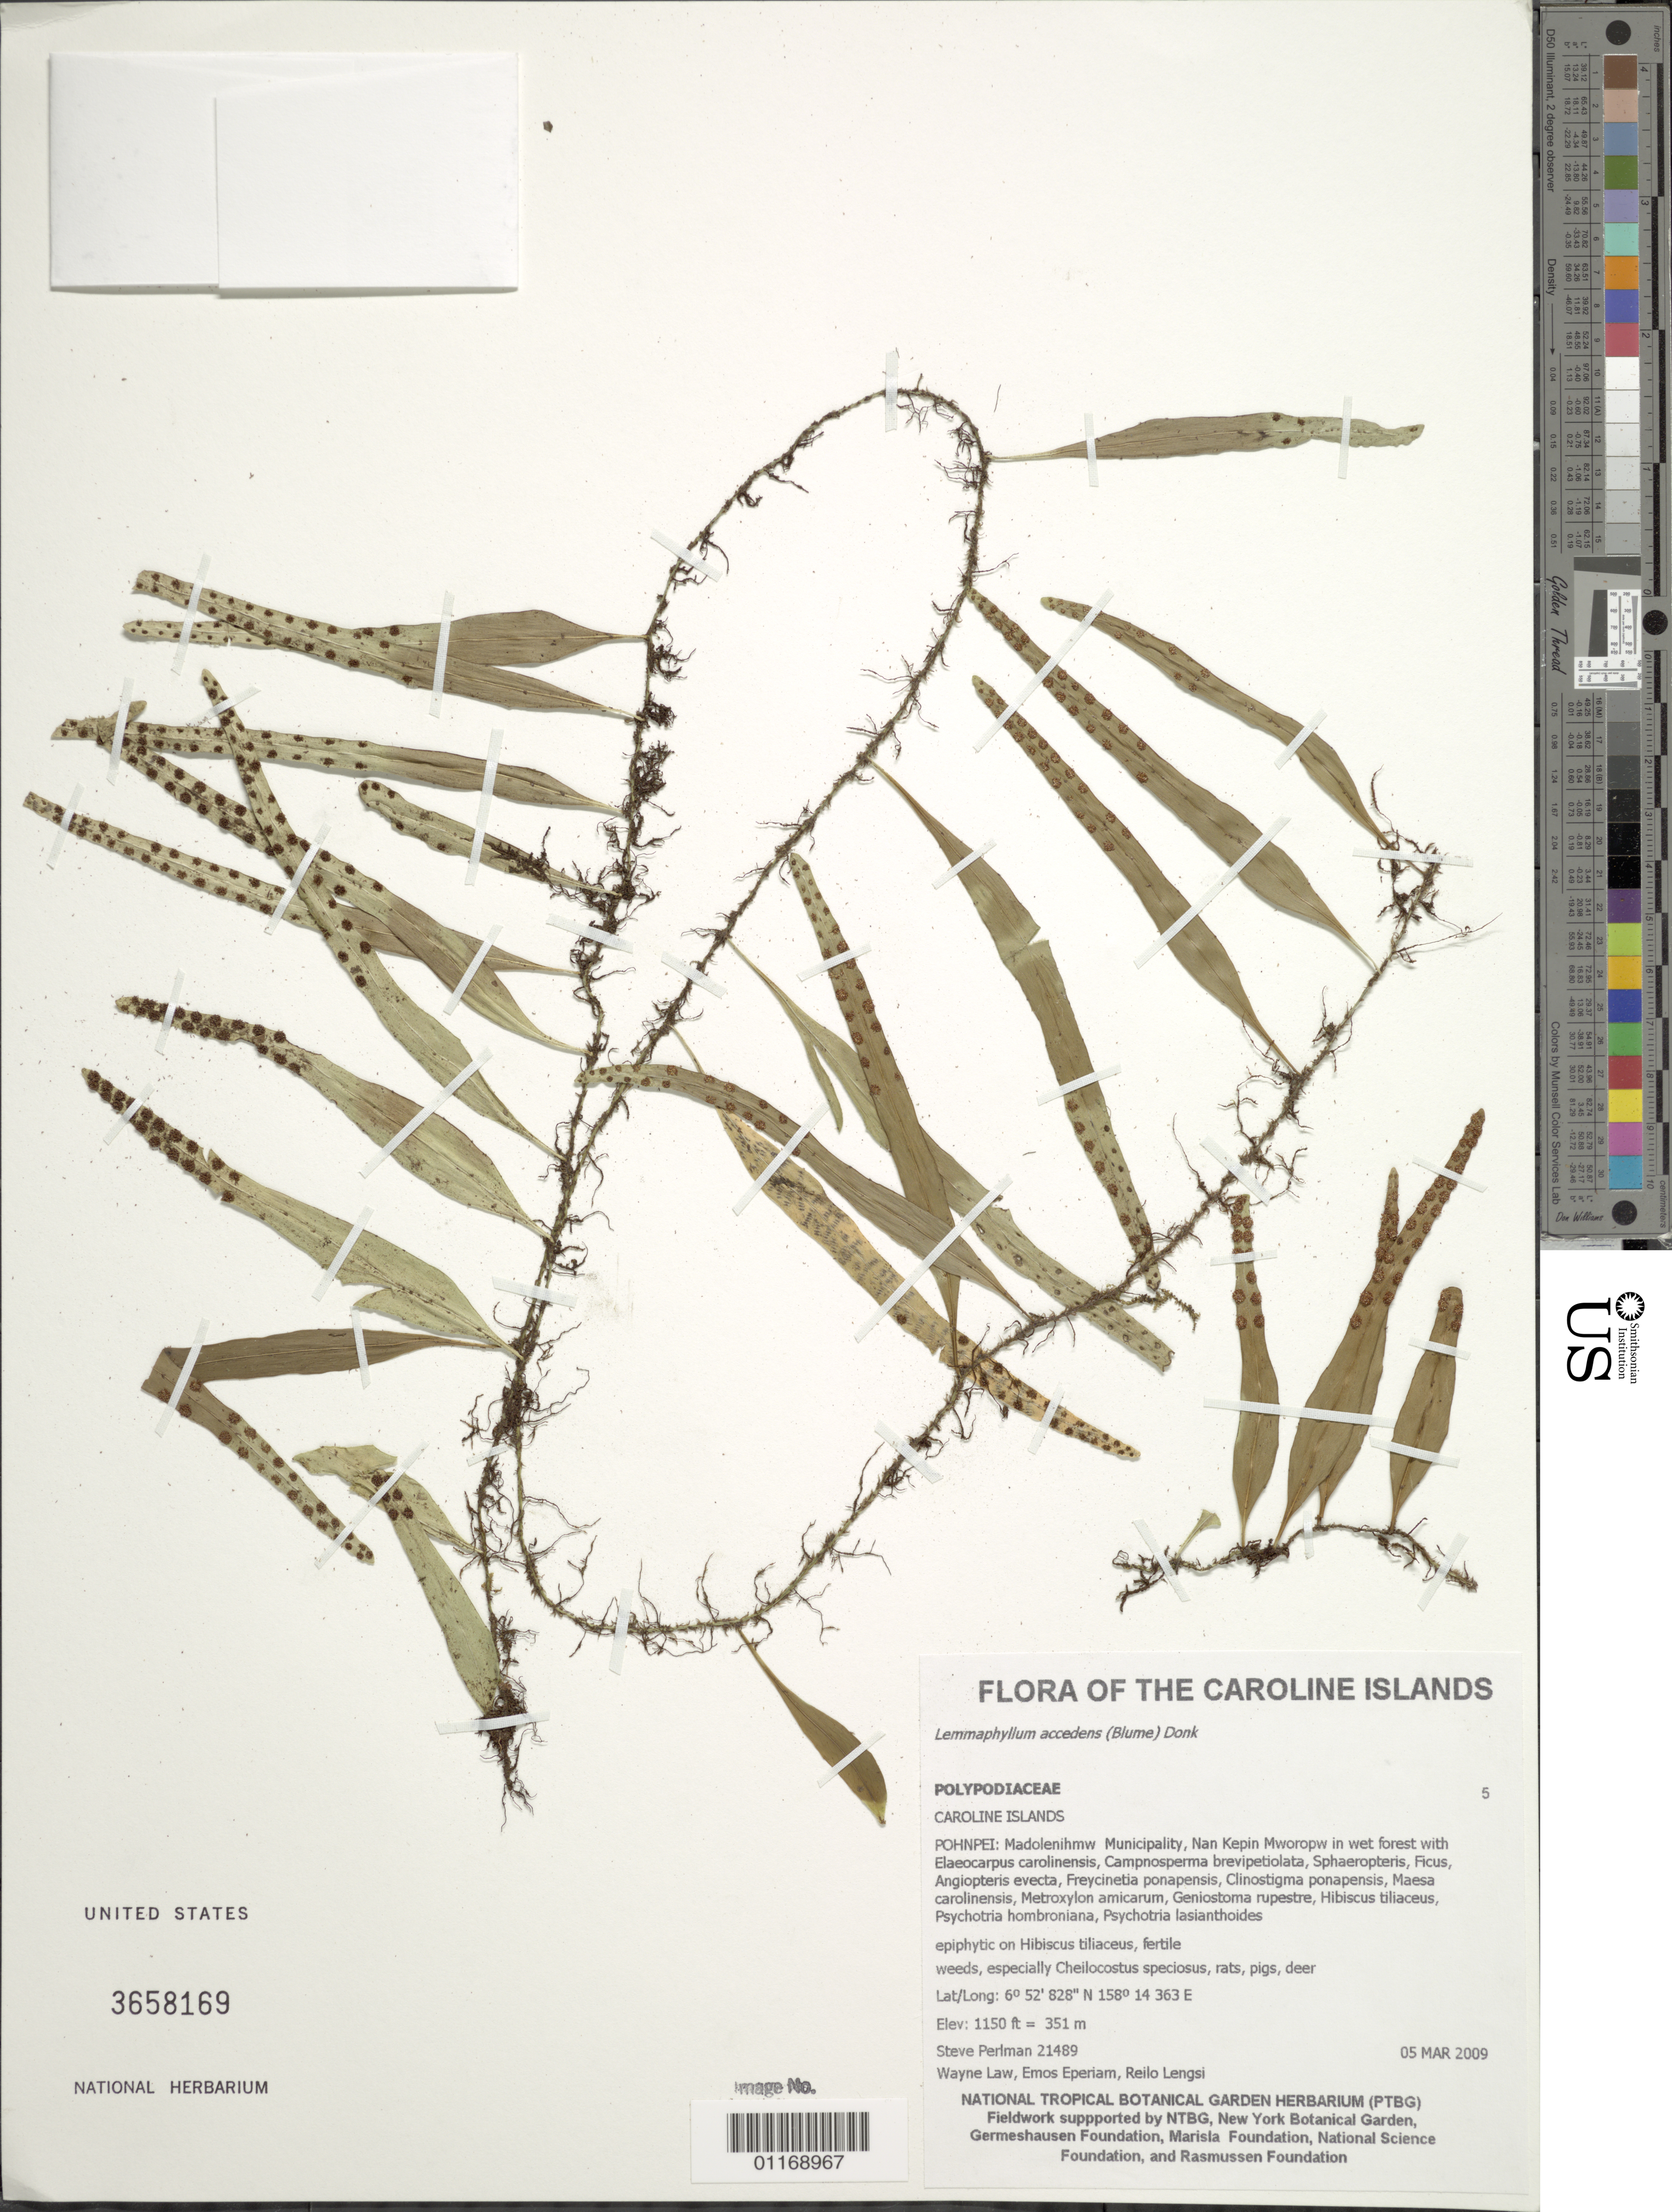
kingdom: Plantae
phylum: Tracheophyta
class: Polypodiopsida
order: Polypodiales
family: Polypodiaceae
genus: Lemmaphyllum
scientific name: Lemmaphyllum accedens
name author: (Blume) Donk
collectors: S. P. Perlman, P. Eperiam, W. Law & R. Lengsi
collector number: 21489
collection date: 2009-03-05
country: Micronesia, Federated States of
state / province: Pohnpei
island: Pohnpei [Ponape]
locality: Madolenihmw Municipality, Nan Kepin Mworopw.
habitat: Wet forest.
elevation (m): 351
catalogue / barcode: US 3658169